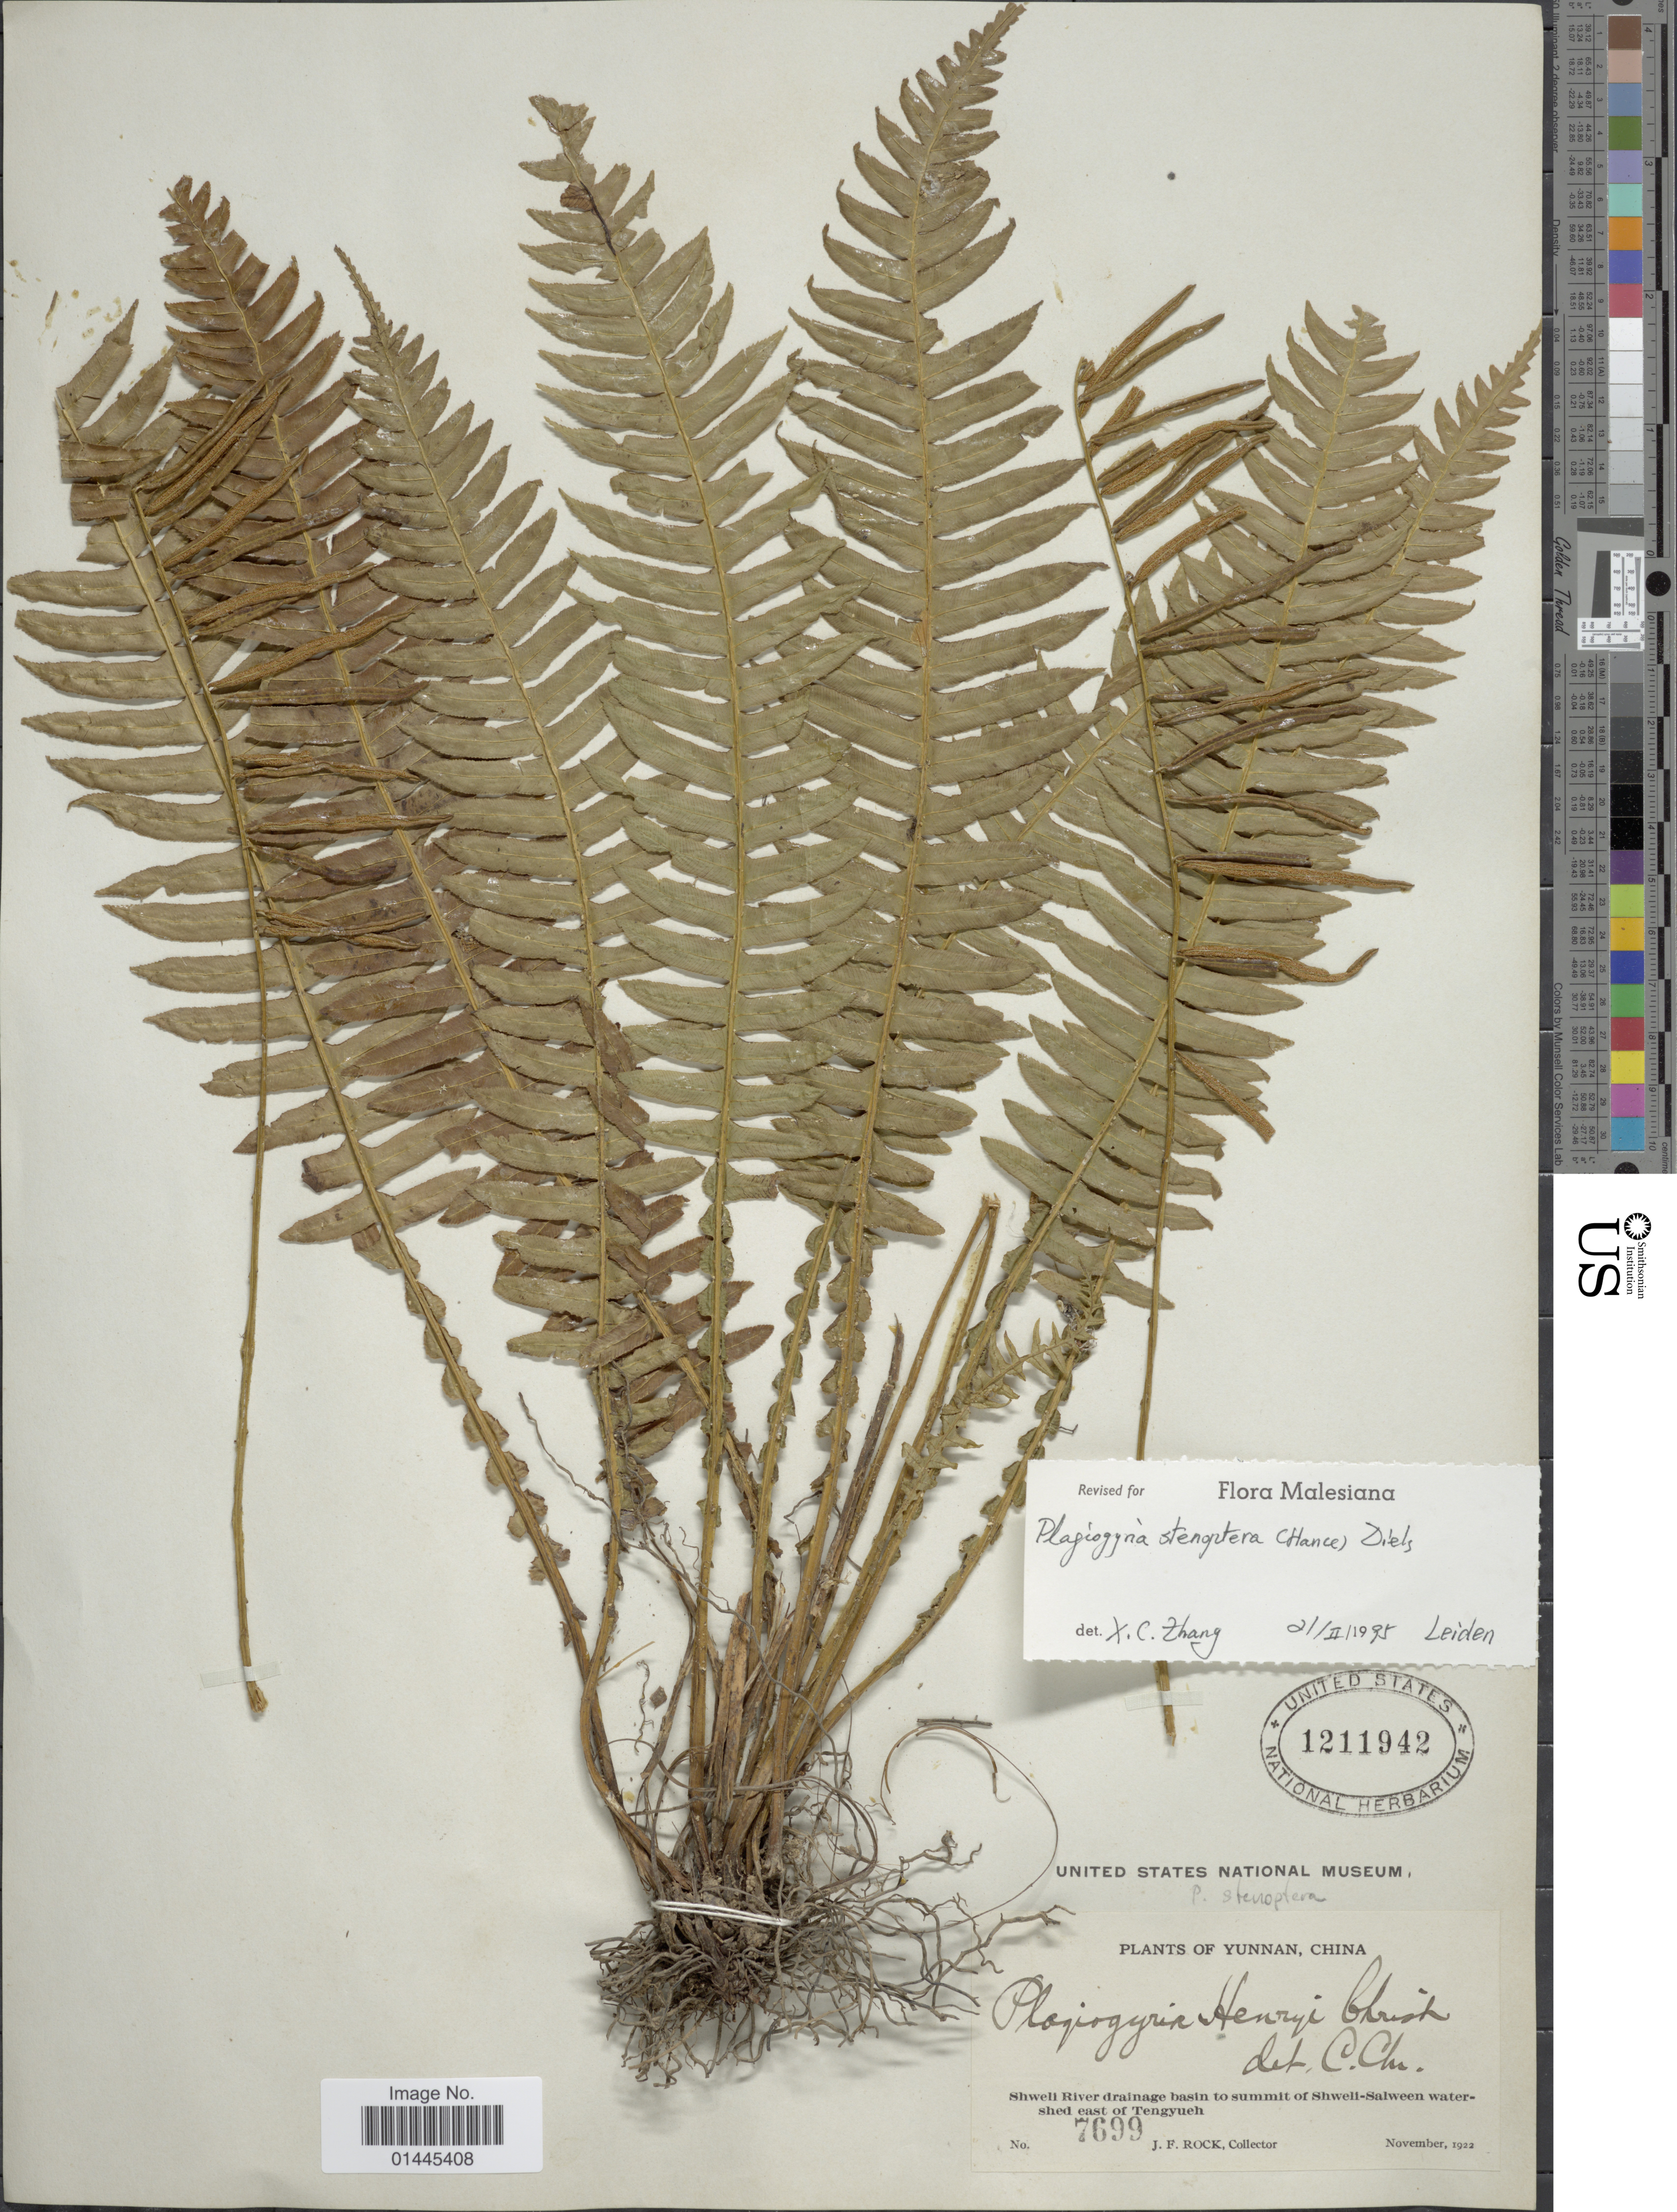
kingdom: Plantae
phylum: Tracheophyta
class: Polypodiopsida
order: Cyatheales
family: Plagiogyriaceae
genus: Plagiogyria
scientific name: Plagiogyria stenoptera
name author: (Hance) Diels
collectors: J. F. Rock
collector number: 7699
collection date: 1922-11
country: China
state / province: Yunnan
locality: Shwell River drainage basin to summit of Shwell-Salween watershed east of Tengyueh.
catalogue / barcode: US 1211942